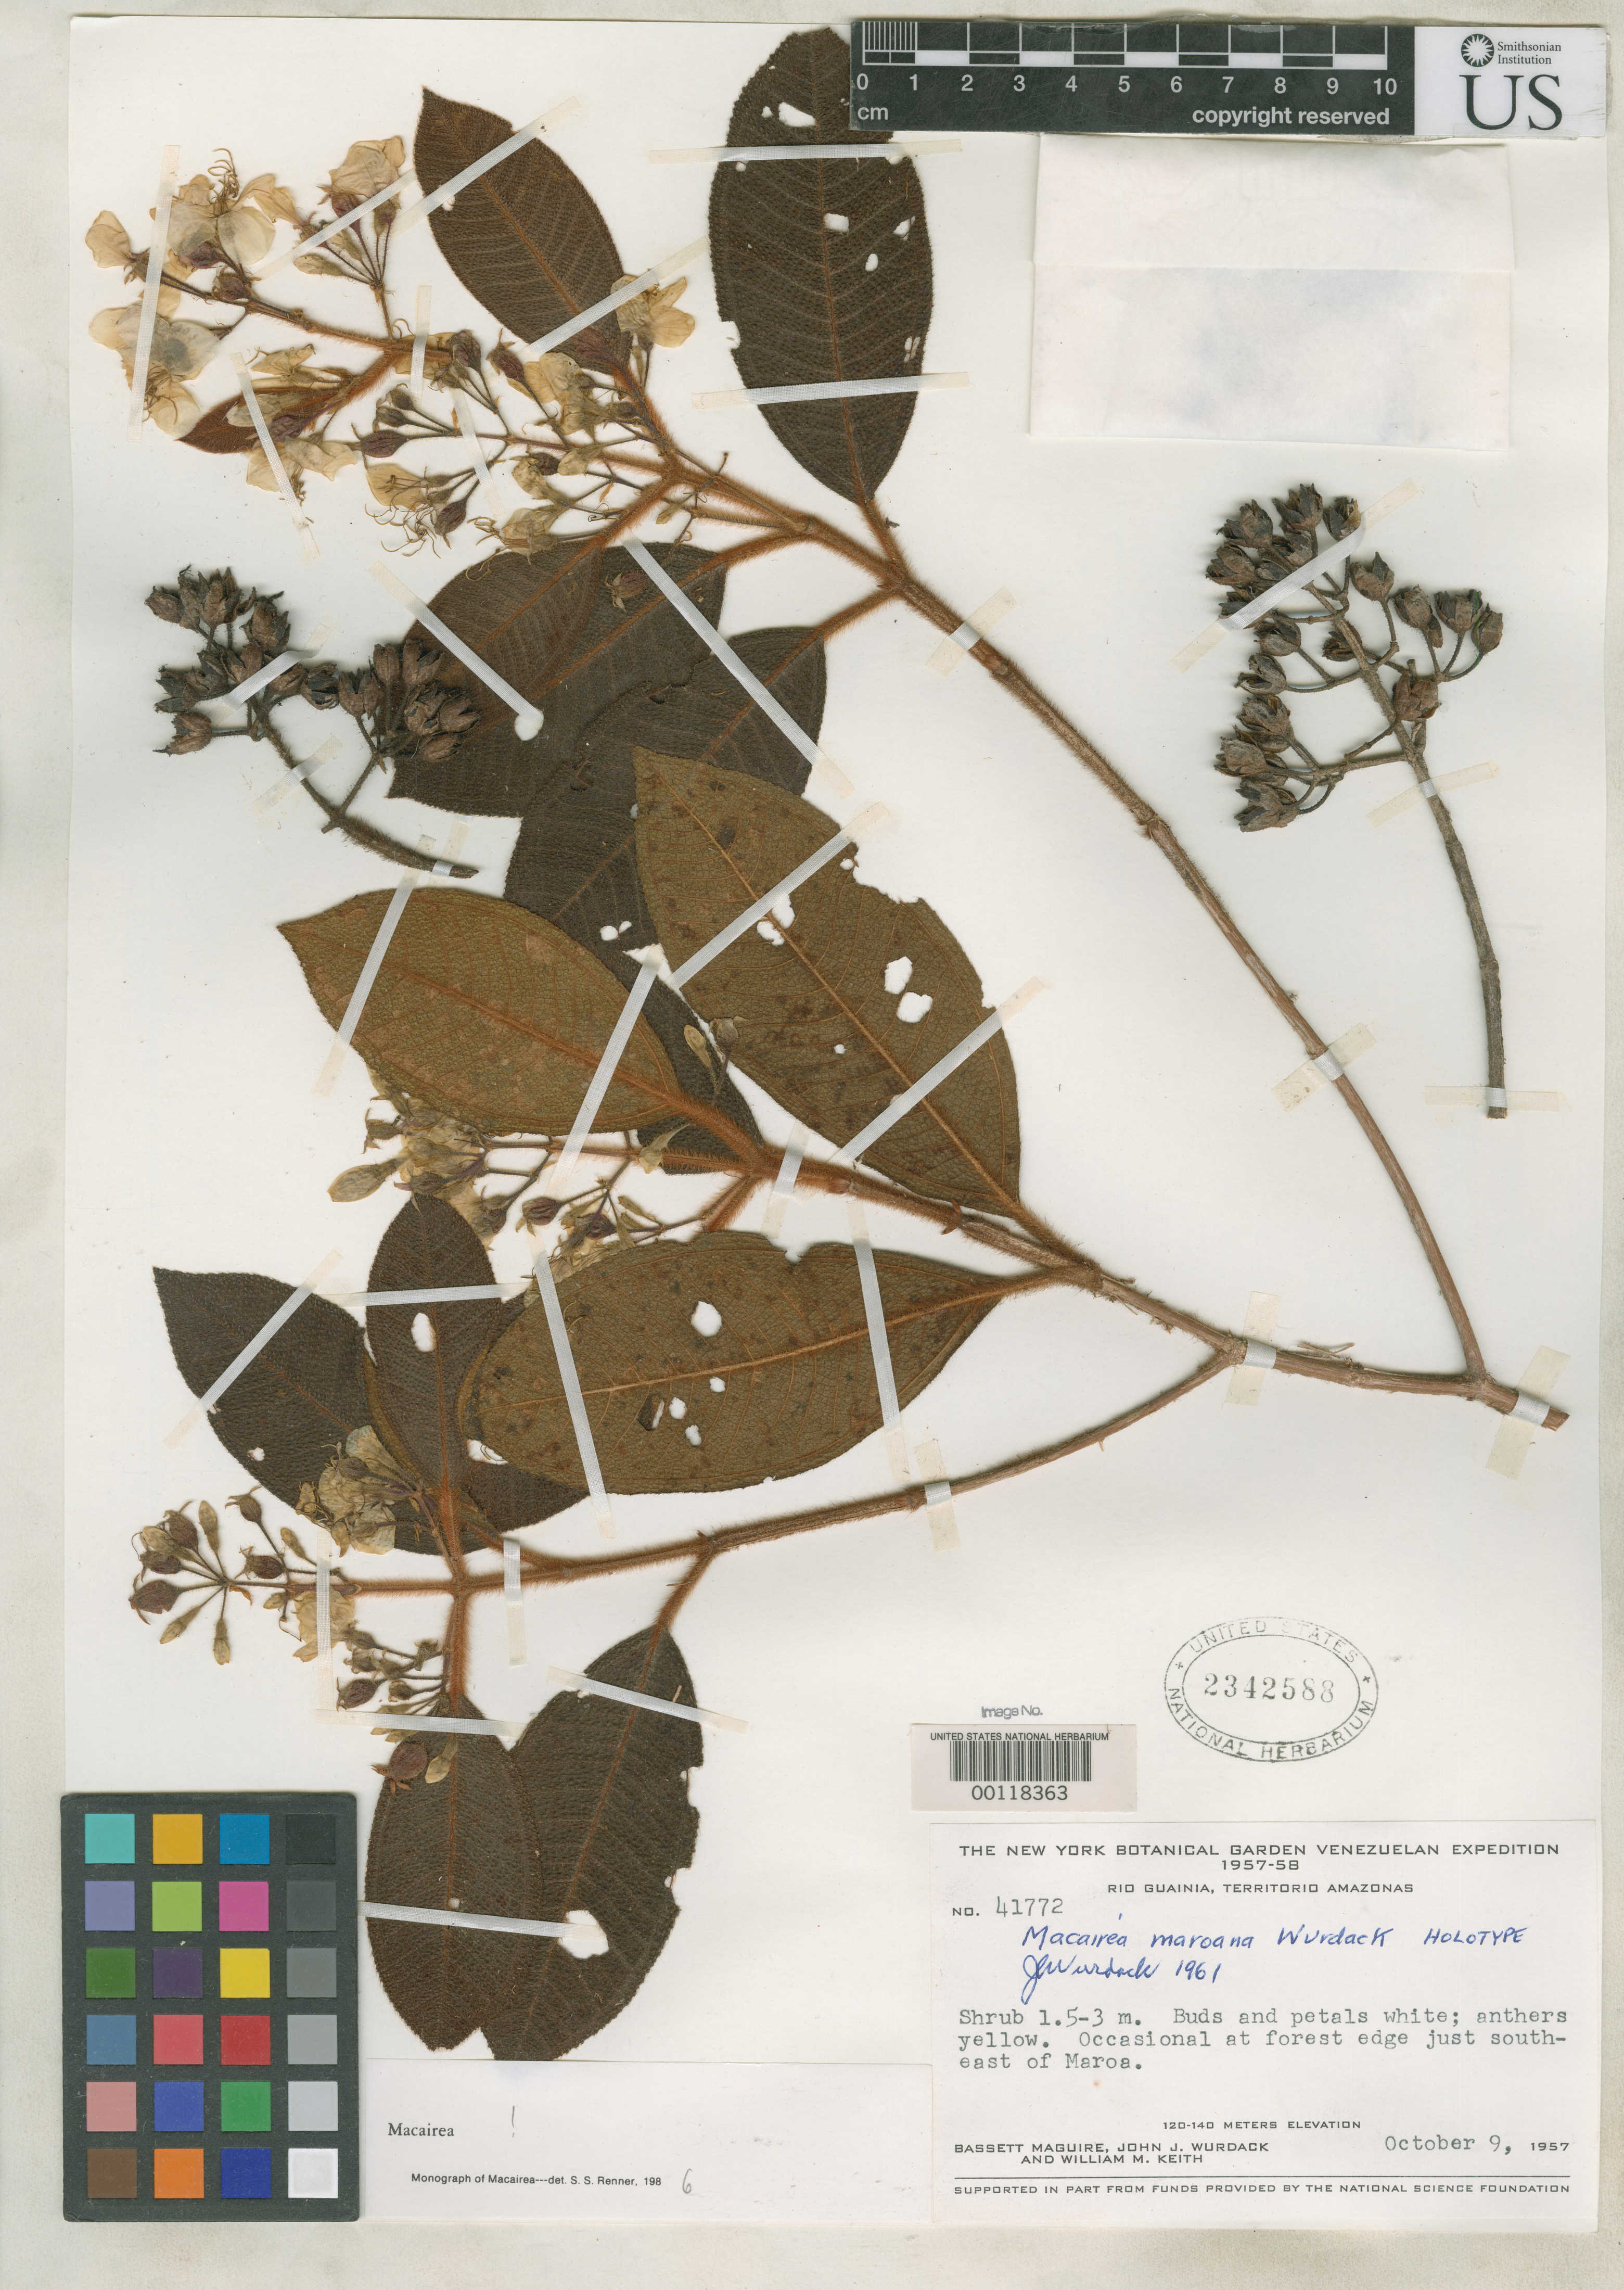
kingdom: Plantae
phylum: Tracheophyta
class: Magnoliopsida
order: Myrtales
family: Melastomataceae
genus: Macairea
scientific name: Macairea maroana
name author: Wurdack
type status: Holotype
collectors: B. Maguire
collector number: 41772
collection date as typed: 09 Oct 1957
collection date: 1957-10-09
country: Venezuela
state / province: Amazonas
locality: Maroa.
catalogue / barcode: US 2342588